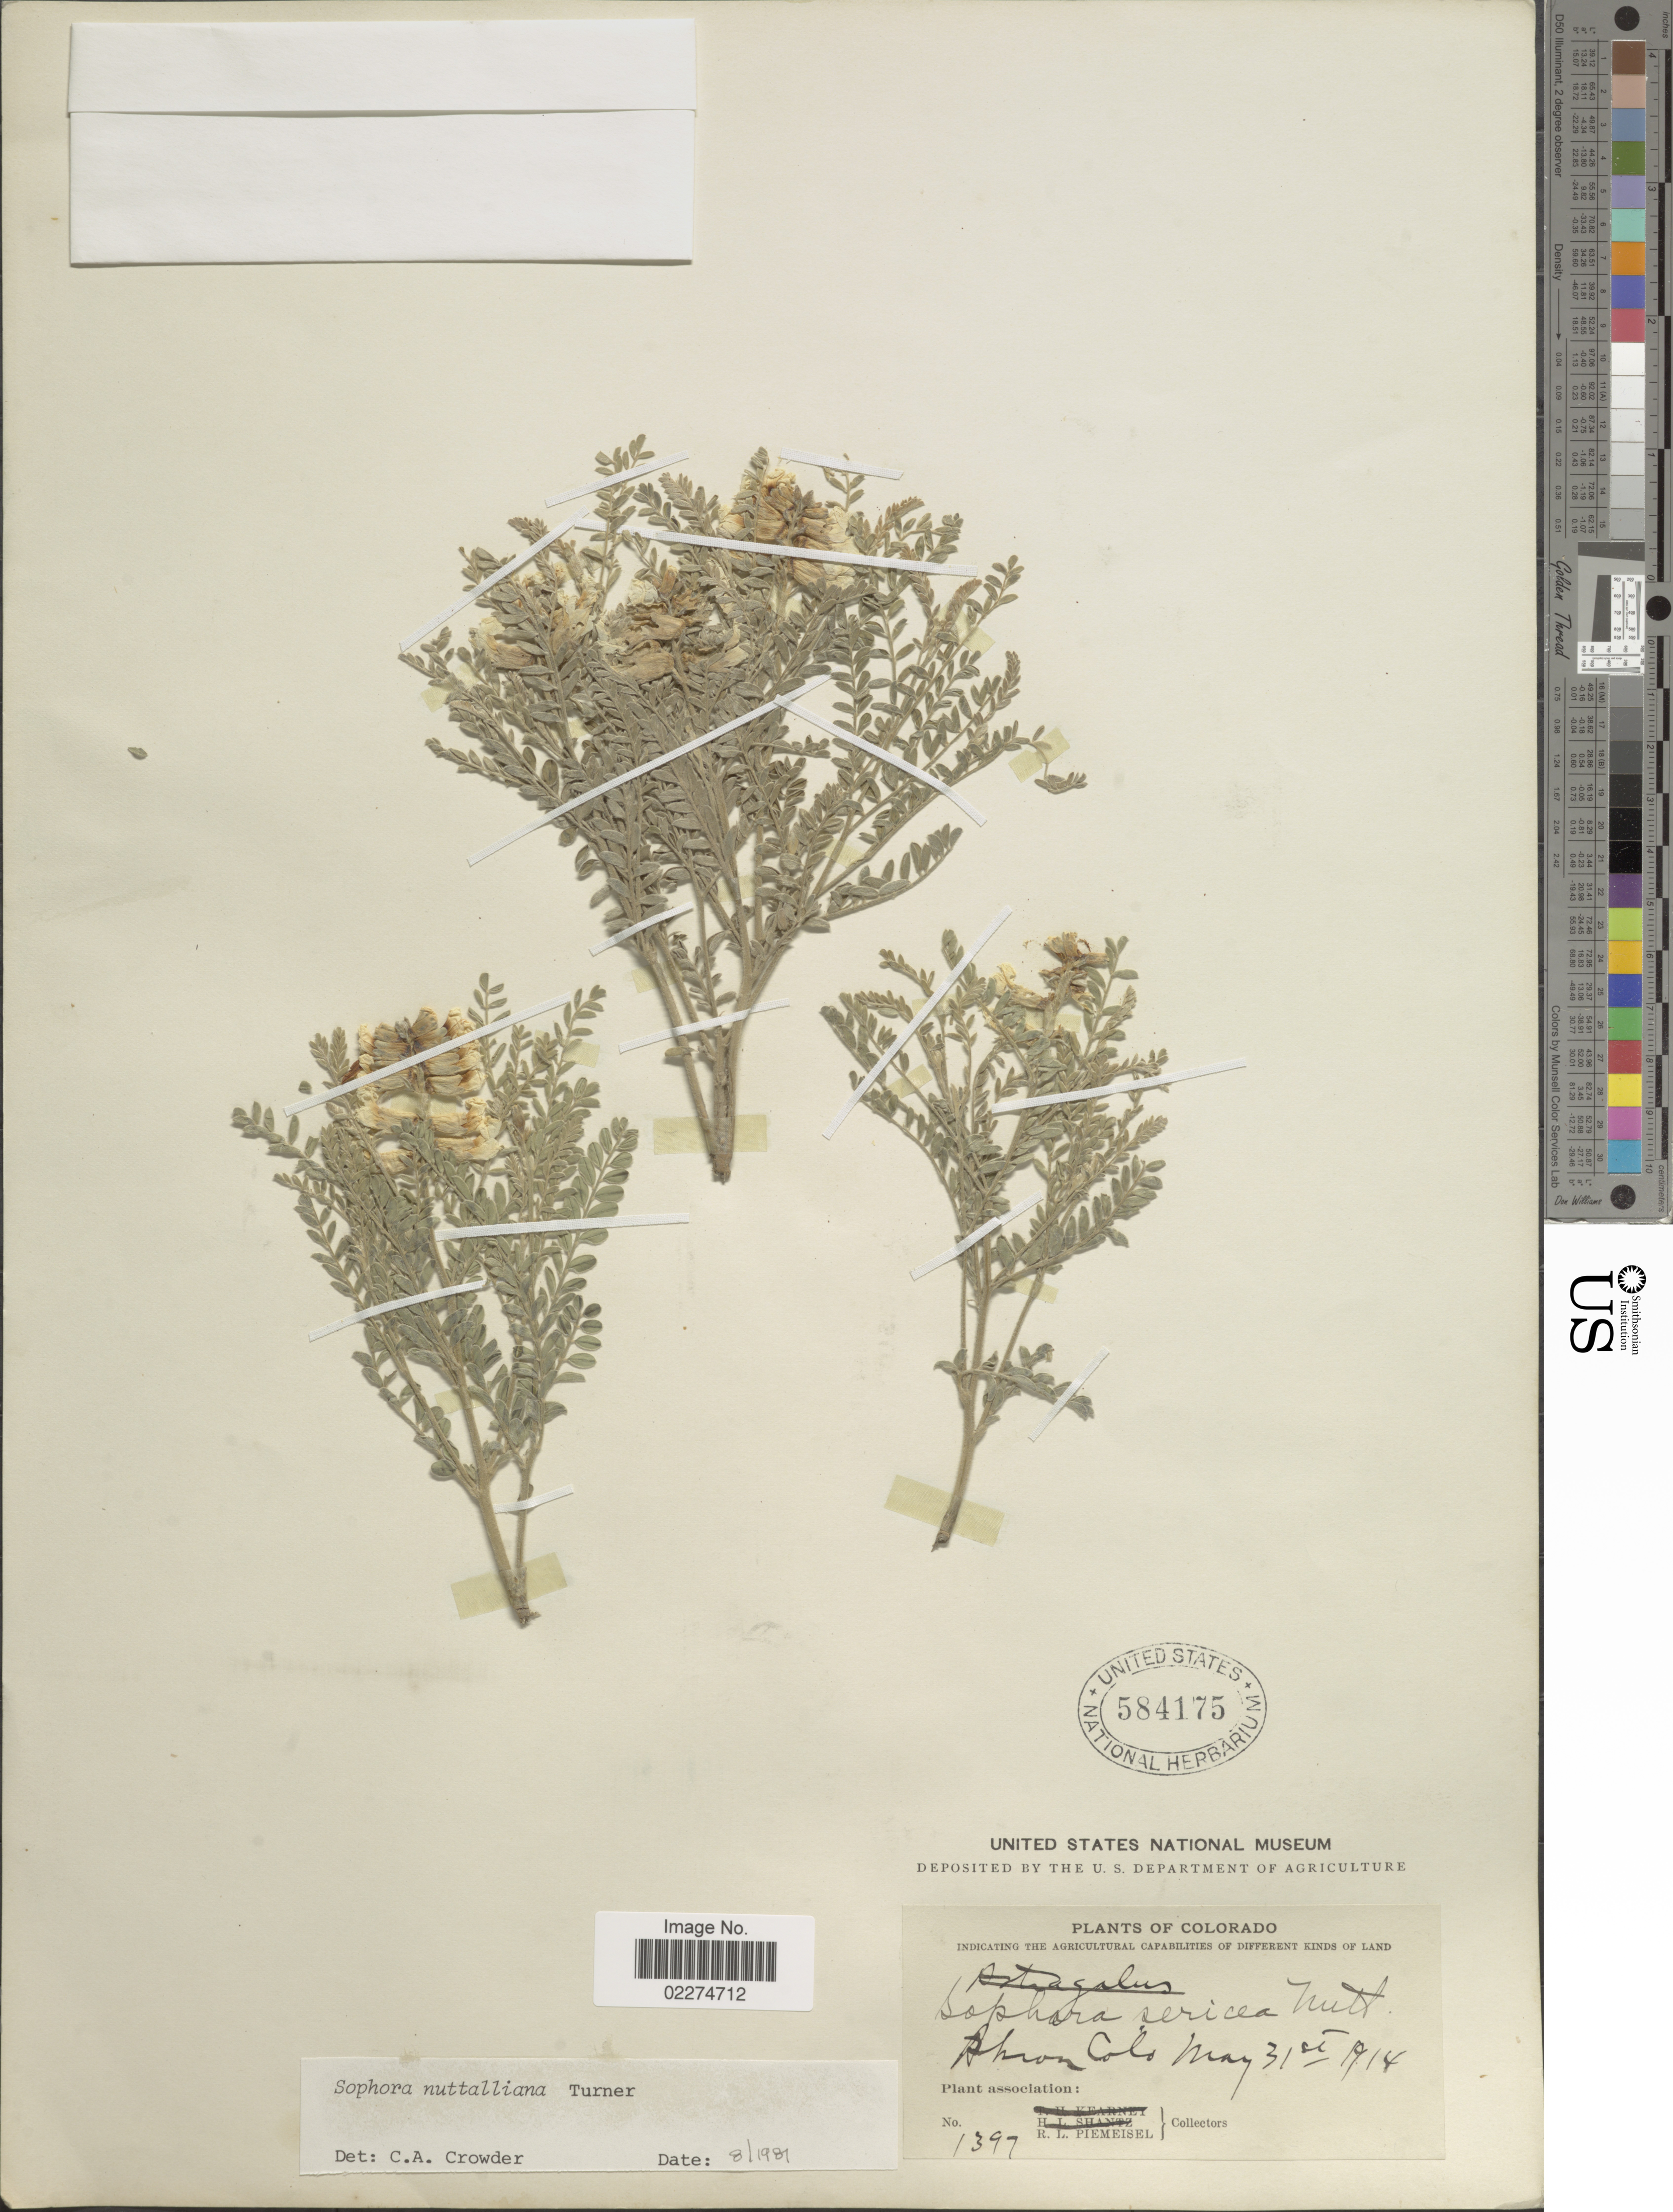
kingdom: Plantae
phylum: Tracheophyta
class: Magnoliopsida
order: Fabales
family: Fabaceae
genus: Sophora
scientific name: Sophora nuttalliana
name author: B.L. Turner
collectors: R. L. Piemeisel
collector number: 1397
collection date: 1914-05-31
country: United States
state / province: Colorado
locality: Akron Colo.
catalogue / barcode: US 584175